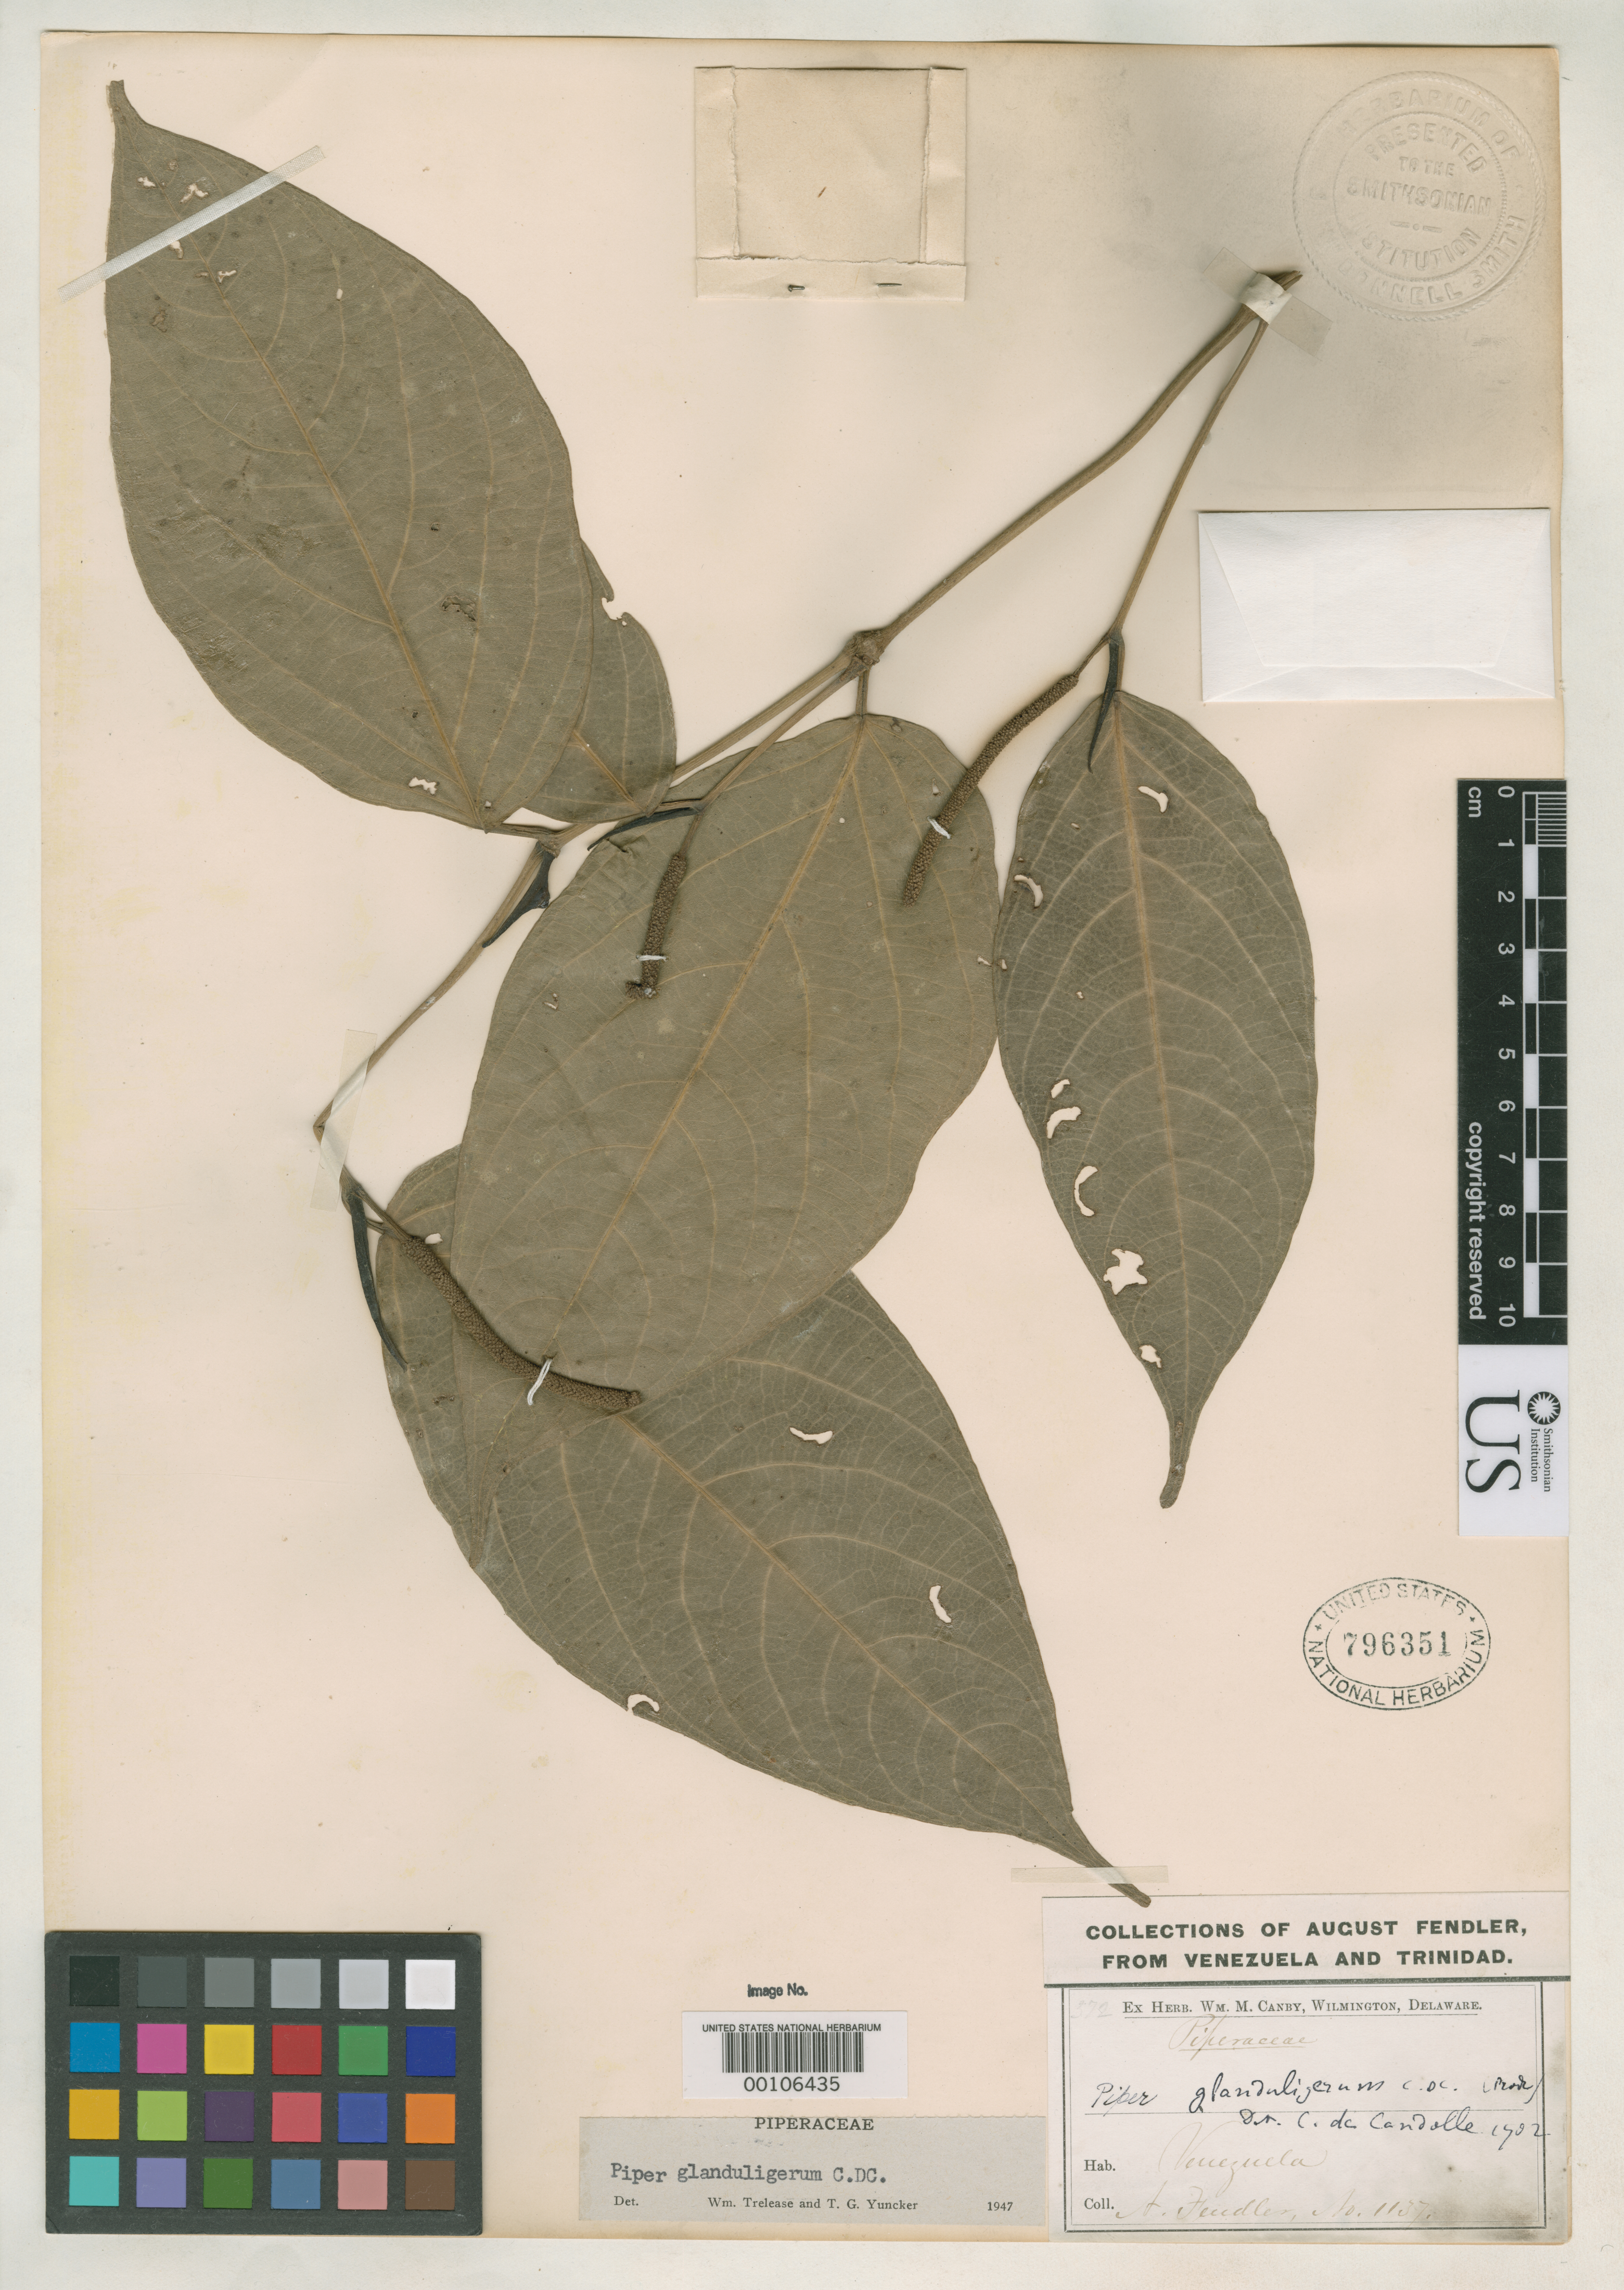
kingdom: Plantae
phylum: Tracheophyta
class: Magnoliopsida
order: Piperales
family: Piperaceae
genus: Piper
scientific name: Piper glanduligerum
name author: C. DC.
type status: Syntype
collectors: A. Fendler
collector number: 1137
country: Venezuela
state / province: Mérida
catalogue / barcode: US 796351